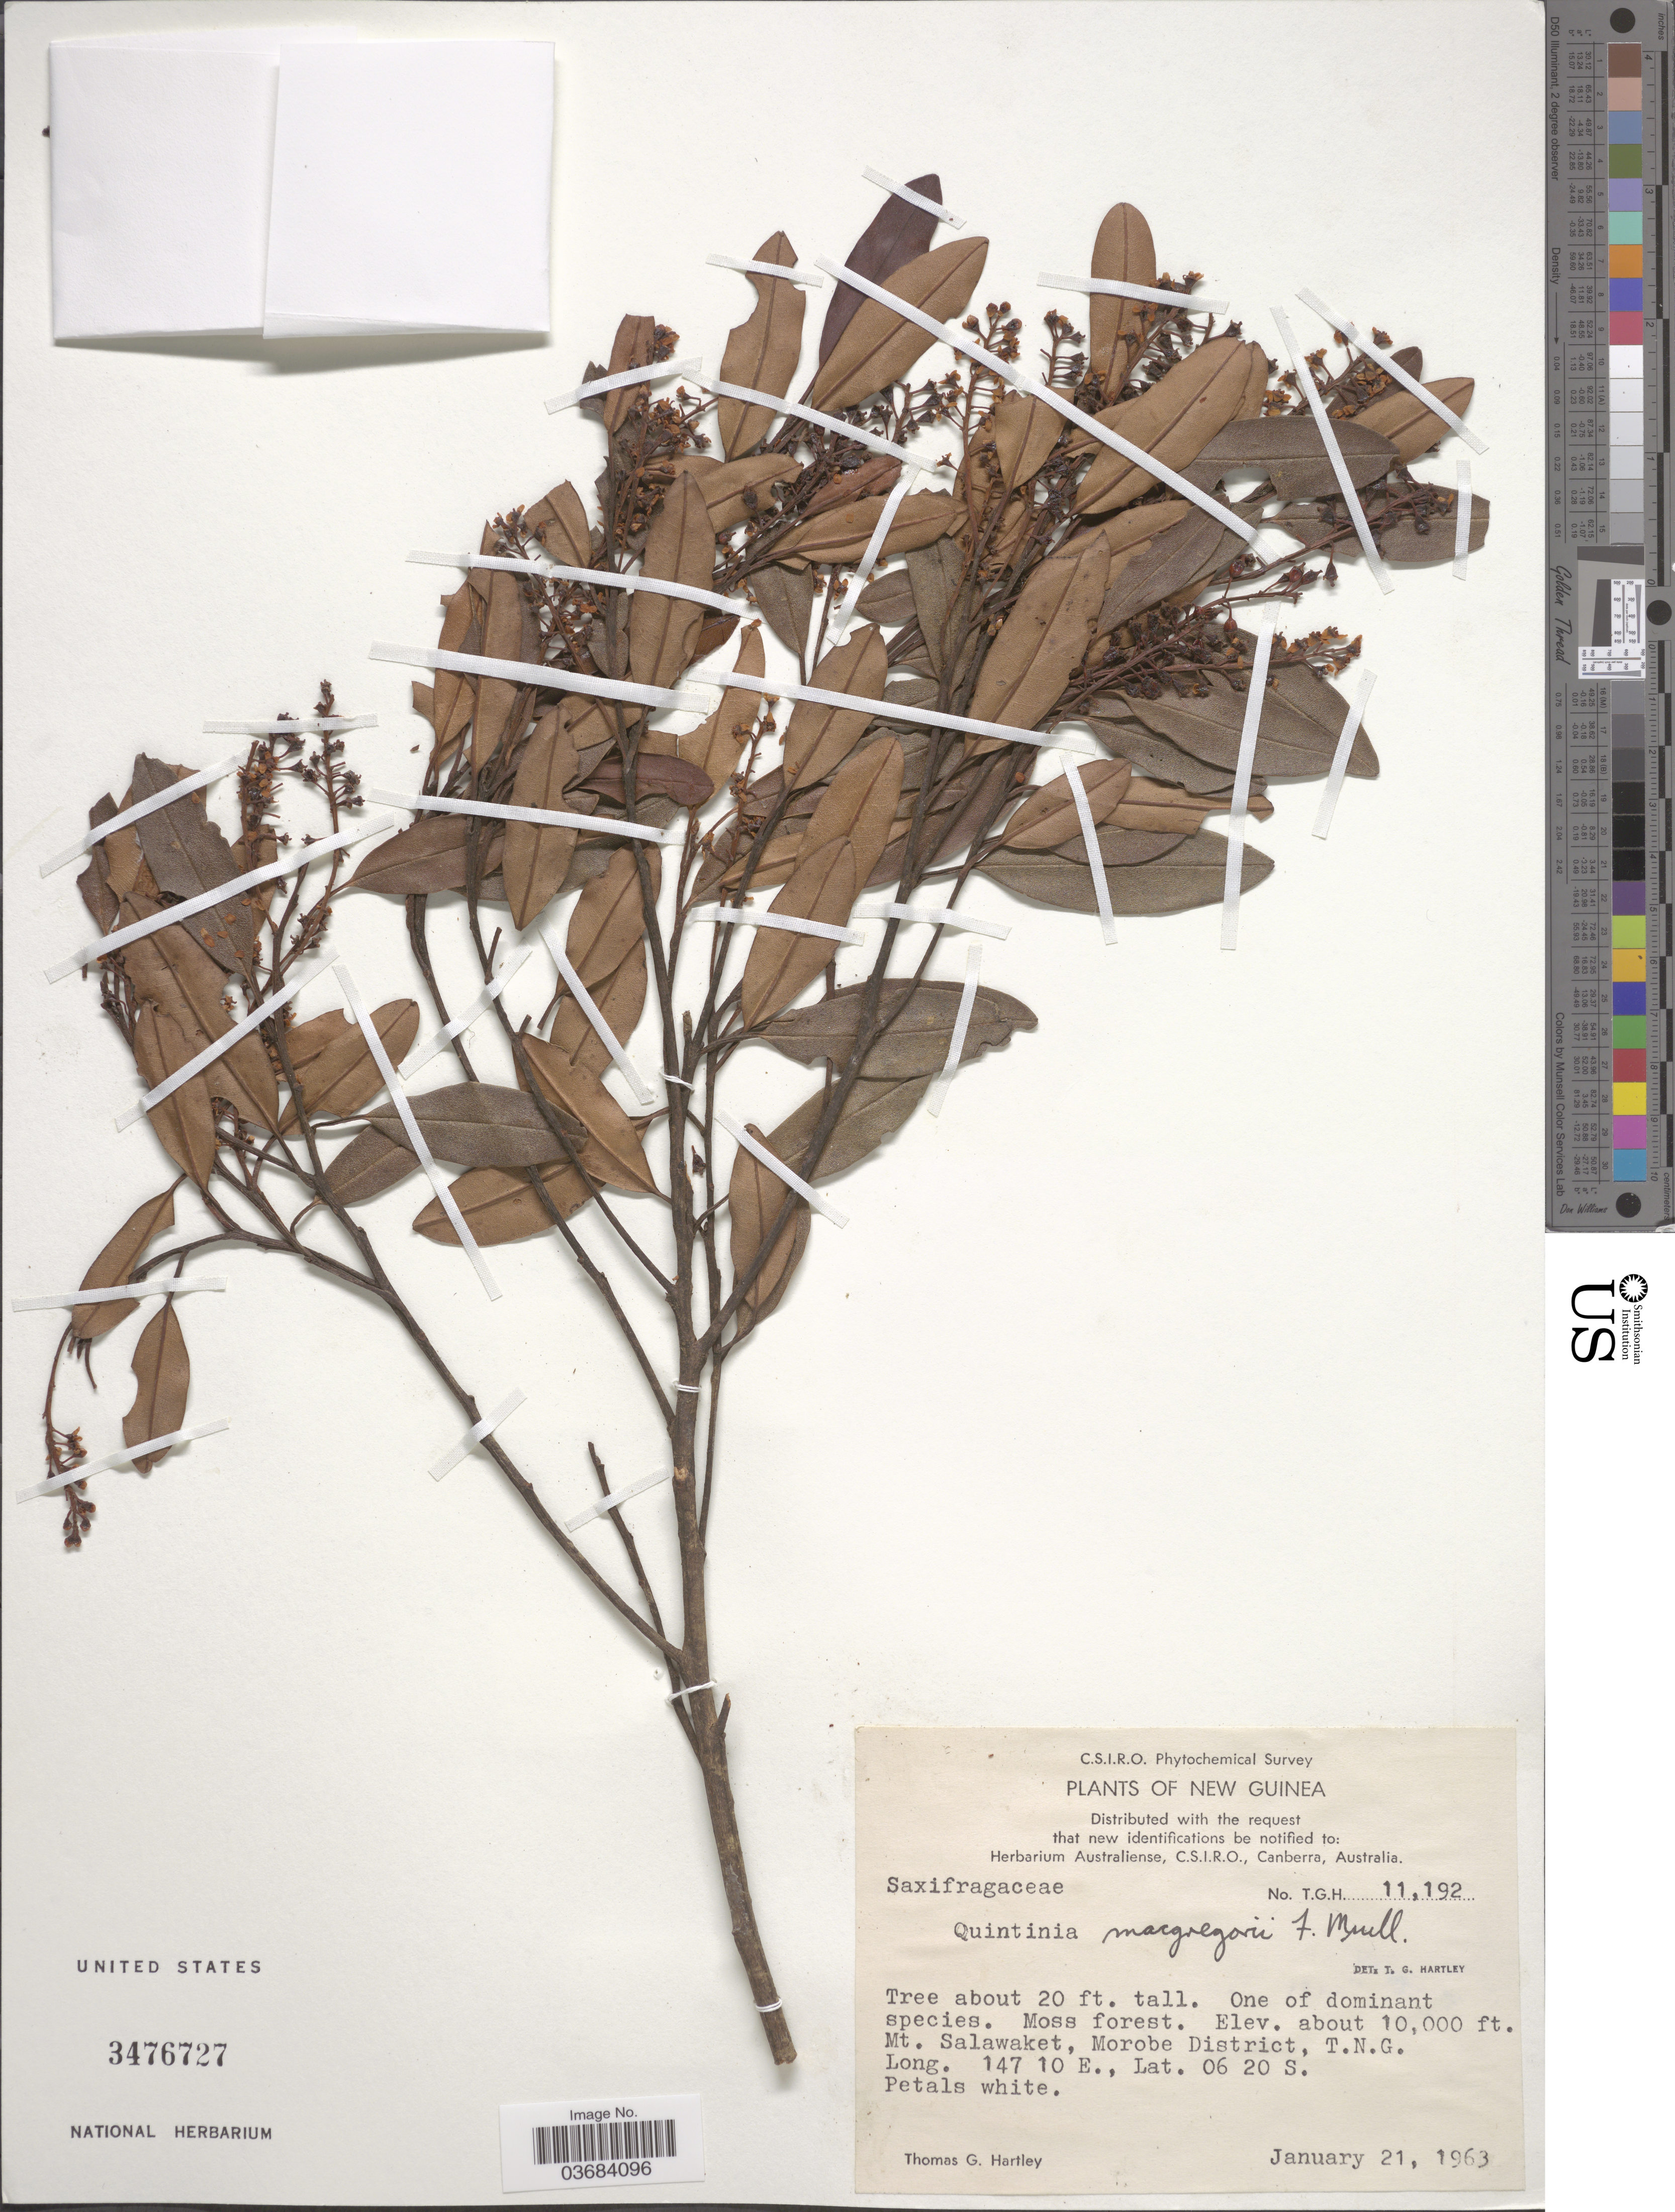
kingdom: Plantae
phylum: Tracheophyta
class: Magnoliopsida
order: Paracryphiales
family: Paracryphiaceae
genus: Quintinia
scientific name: Quintinia macgregorii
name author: F. Muell.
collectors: T. G. Hartley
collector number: T.G.H.11192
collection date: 1963-01-21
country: Papua New Guinea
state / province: Morobe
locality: C.S.I.R.O. Phytochemical Survey. New Guinea. Mt. Salawaket, Morobe District, T.N.G.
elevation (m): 3048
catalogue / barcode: US 3476727